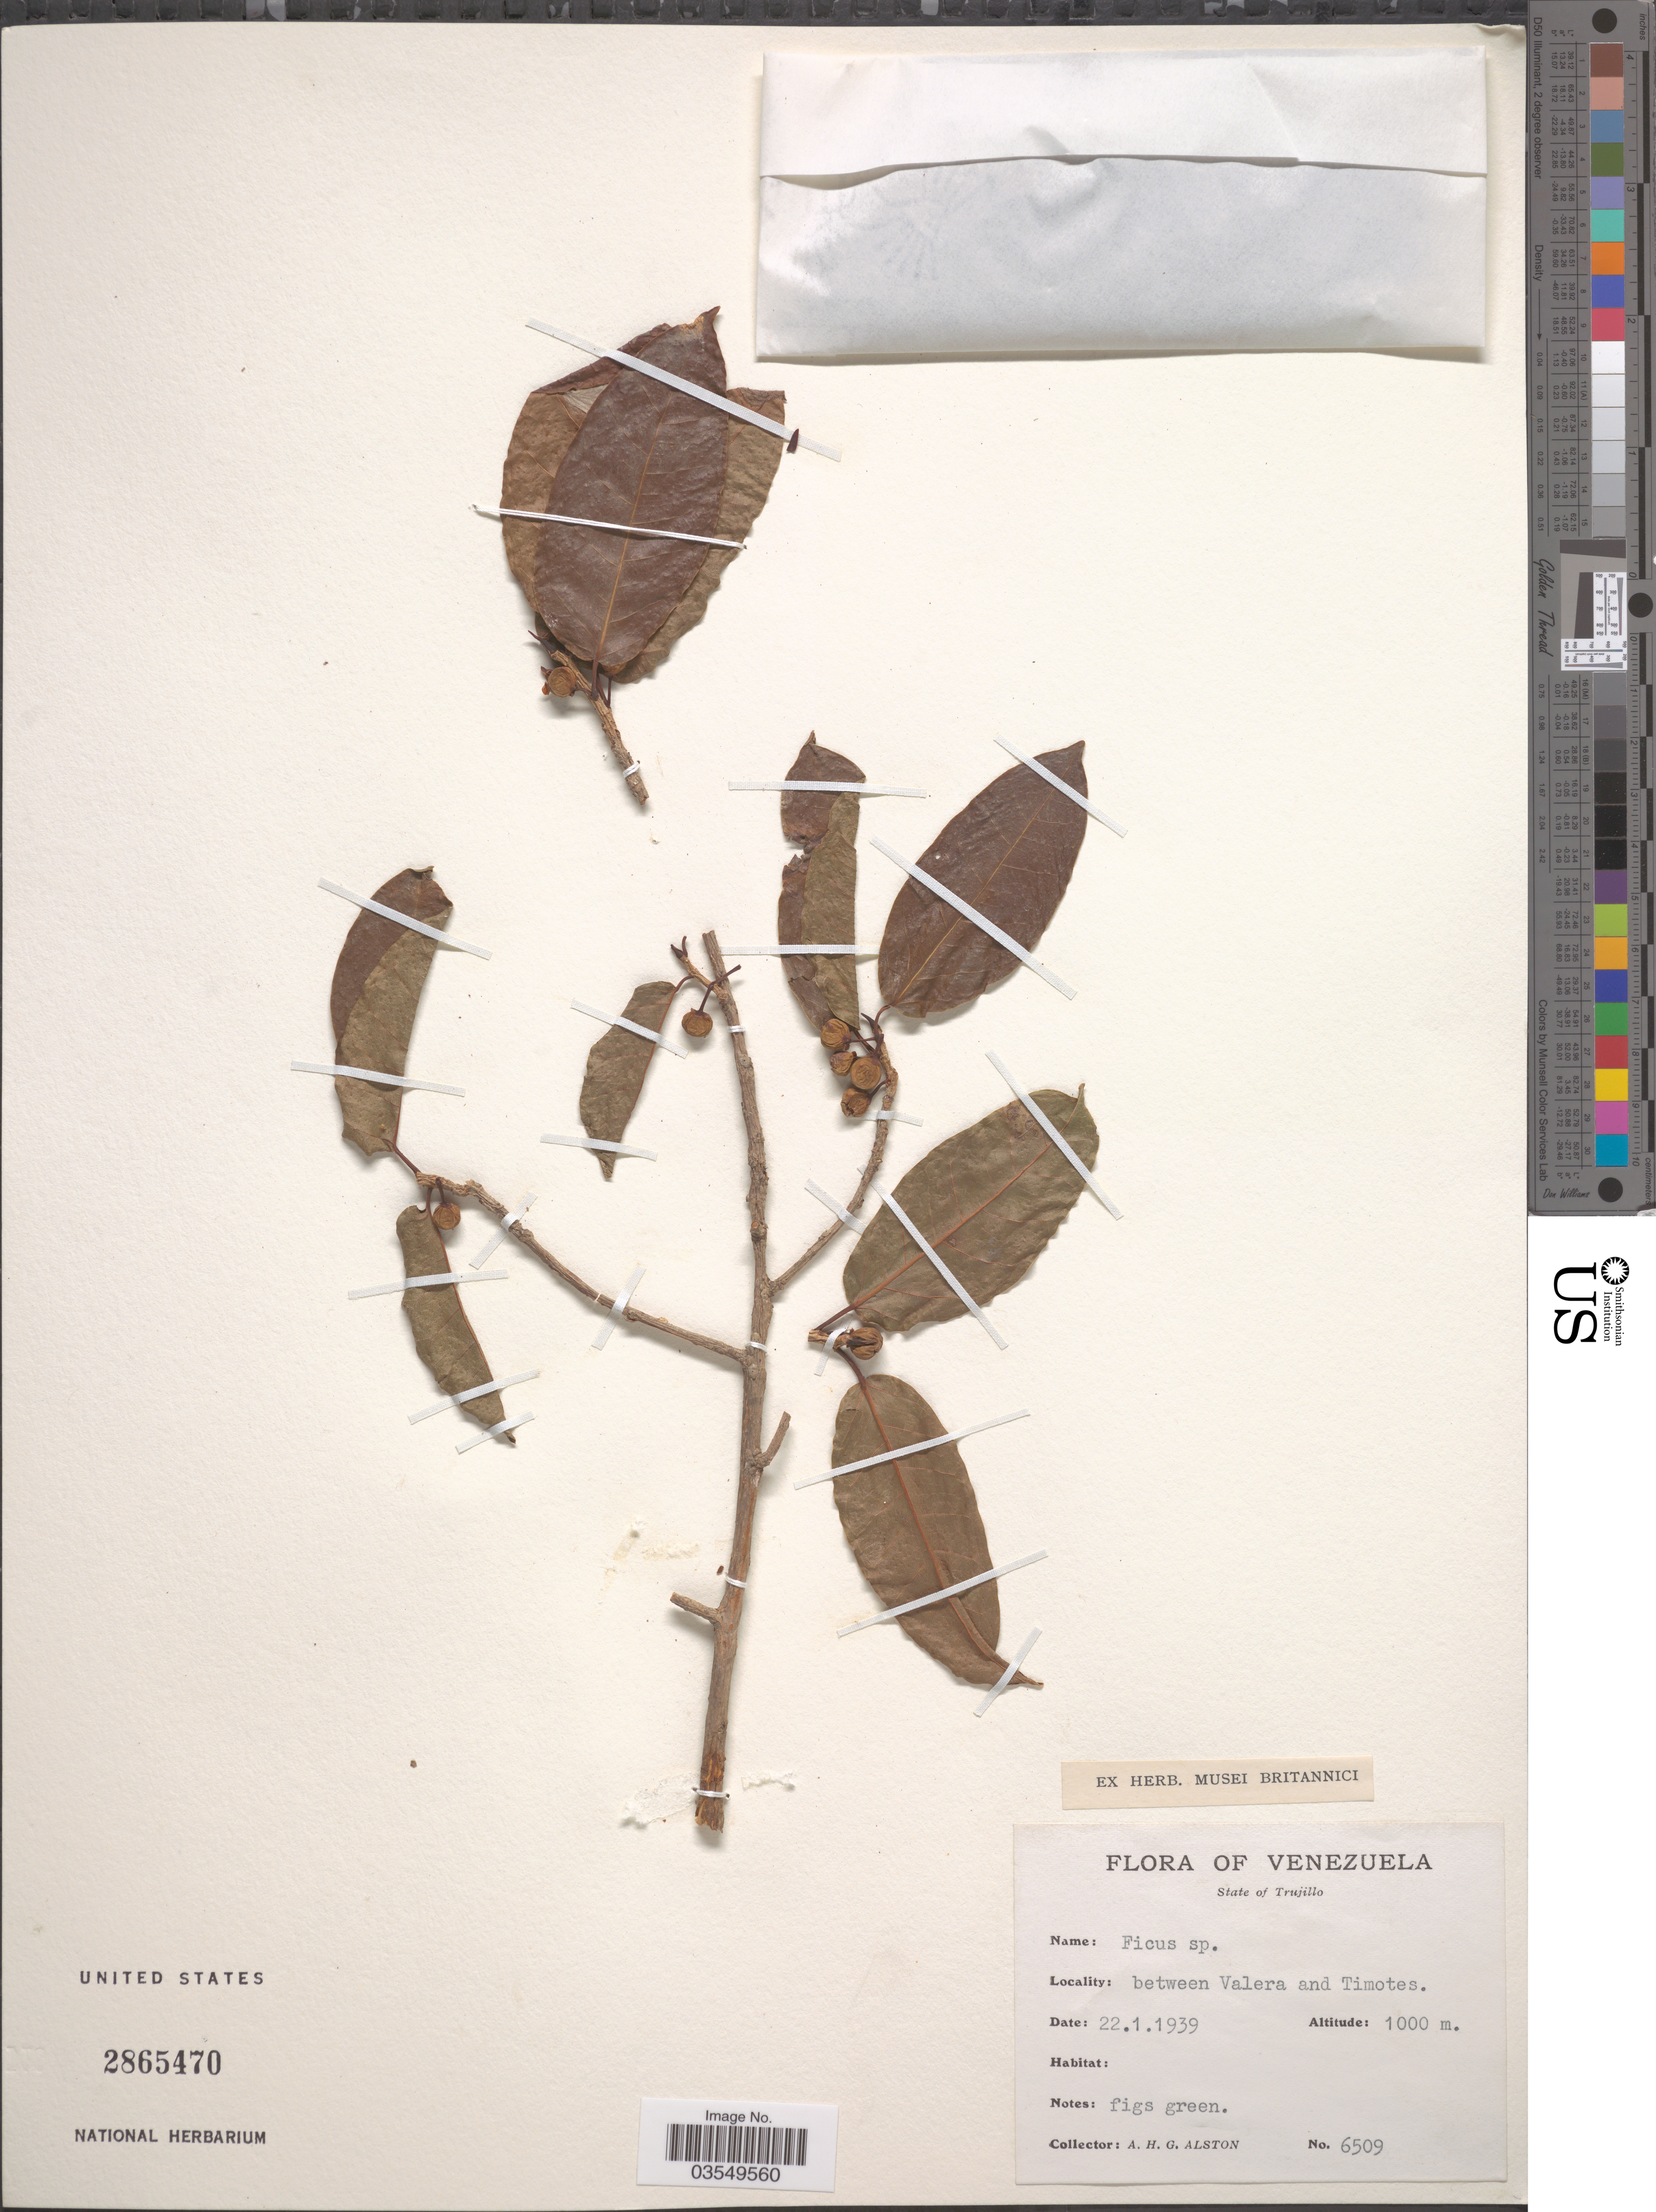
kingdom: Plantae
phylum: Tracheophyta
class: Magnoliopsida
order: Rosales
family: Moraceae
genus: Ficus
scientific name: Ficus amazonica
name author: (Miq.) Miq.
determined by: Mitidieri, Nicole, (WIS), University of Wisconsin - Madison (UNITED STATES)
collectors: A. H. Alston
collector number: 6509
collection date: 1939-01-22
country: Venezuela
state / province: Trujillo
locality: Between Valera and Timotes.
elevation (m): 1000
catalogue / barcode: US 2865470